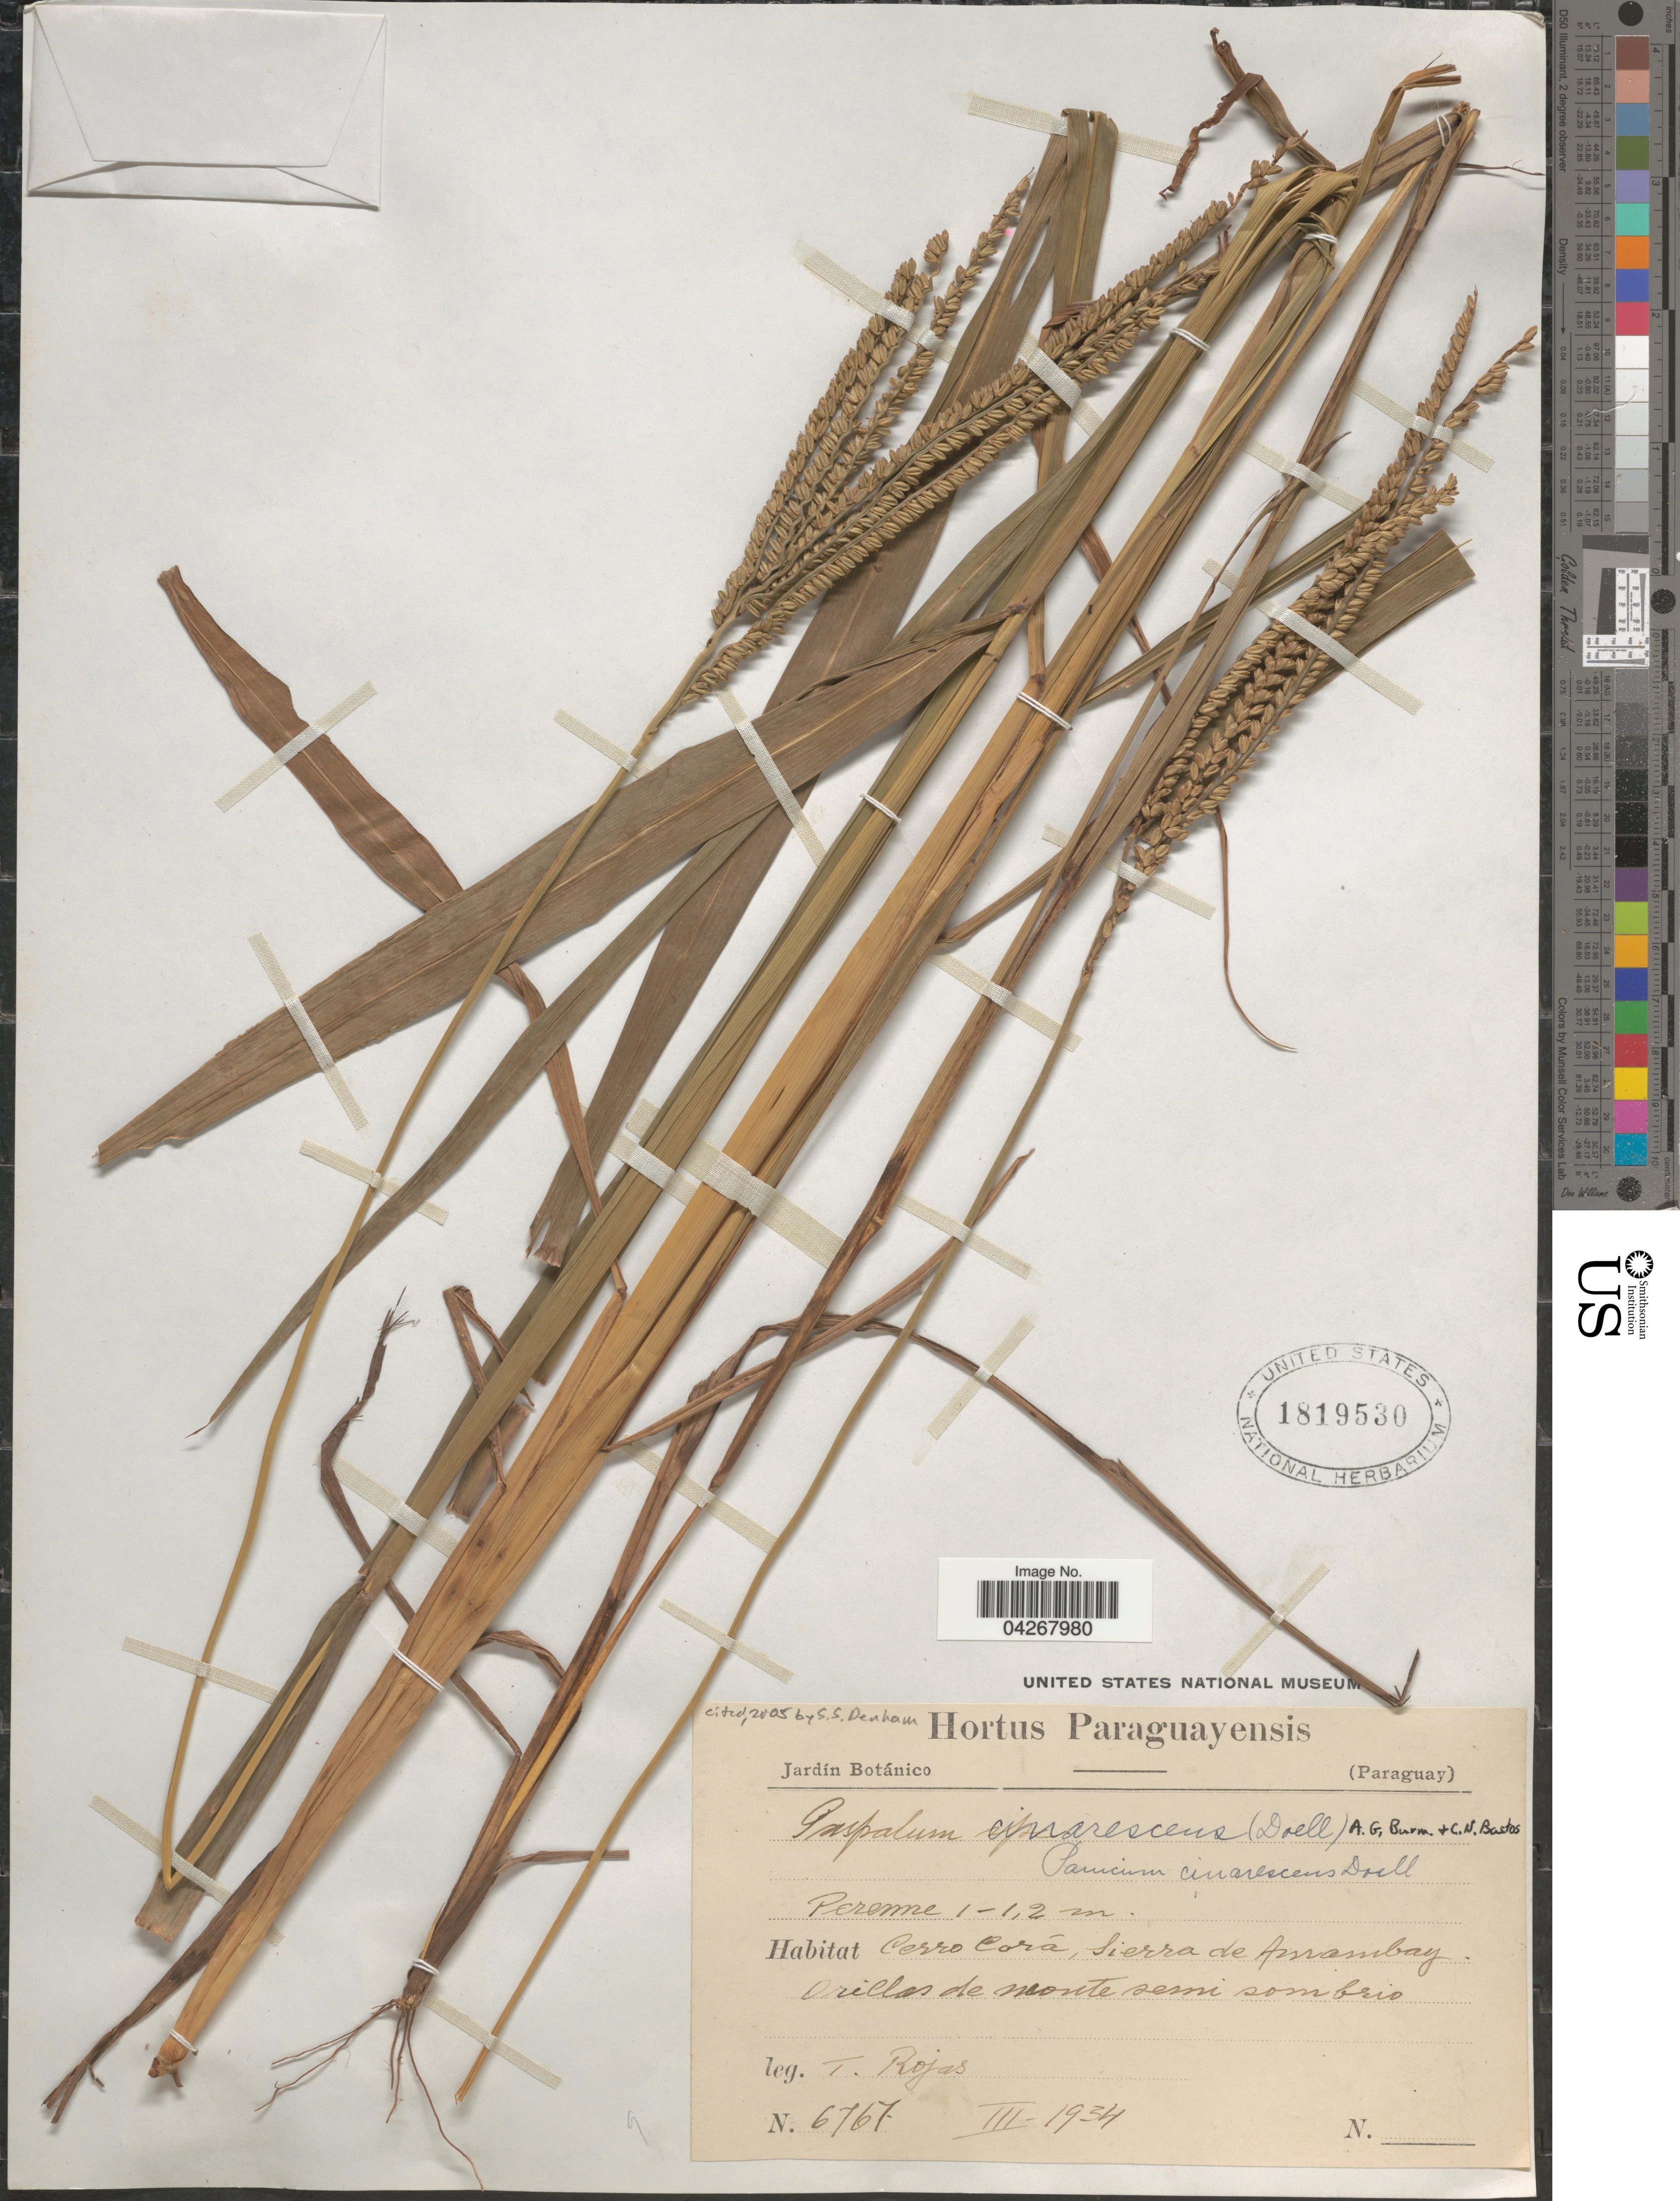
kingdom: Plantae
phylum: Tracheophyta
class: Liliopsida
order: Poales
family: Poaceae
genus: Paspalum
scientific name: Paspalum cinerascens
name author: (Döll) A.G. Burm. & C.N. Bastos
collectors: T. Rojas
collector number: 6767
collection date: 1934-03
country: Paraguay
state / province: Amambay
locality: Cerro Corá, Sierra de Amambay. Orillas de monte semi sombeio.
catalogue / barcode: US 1819530